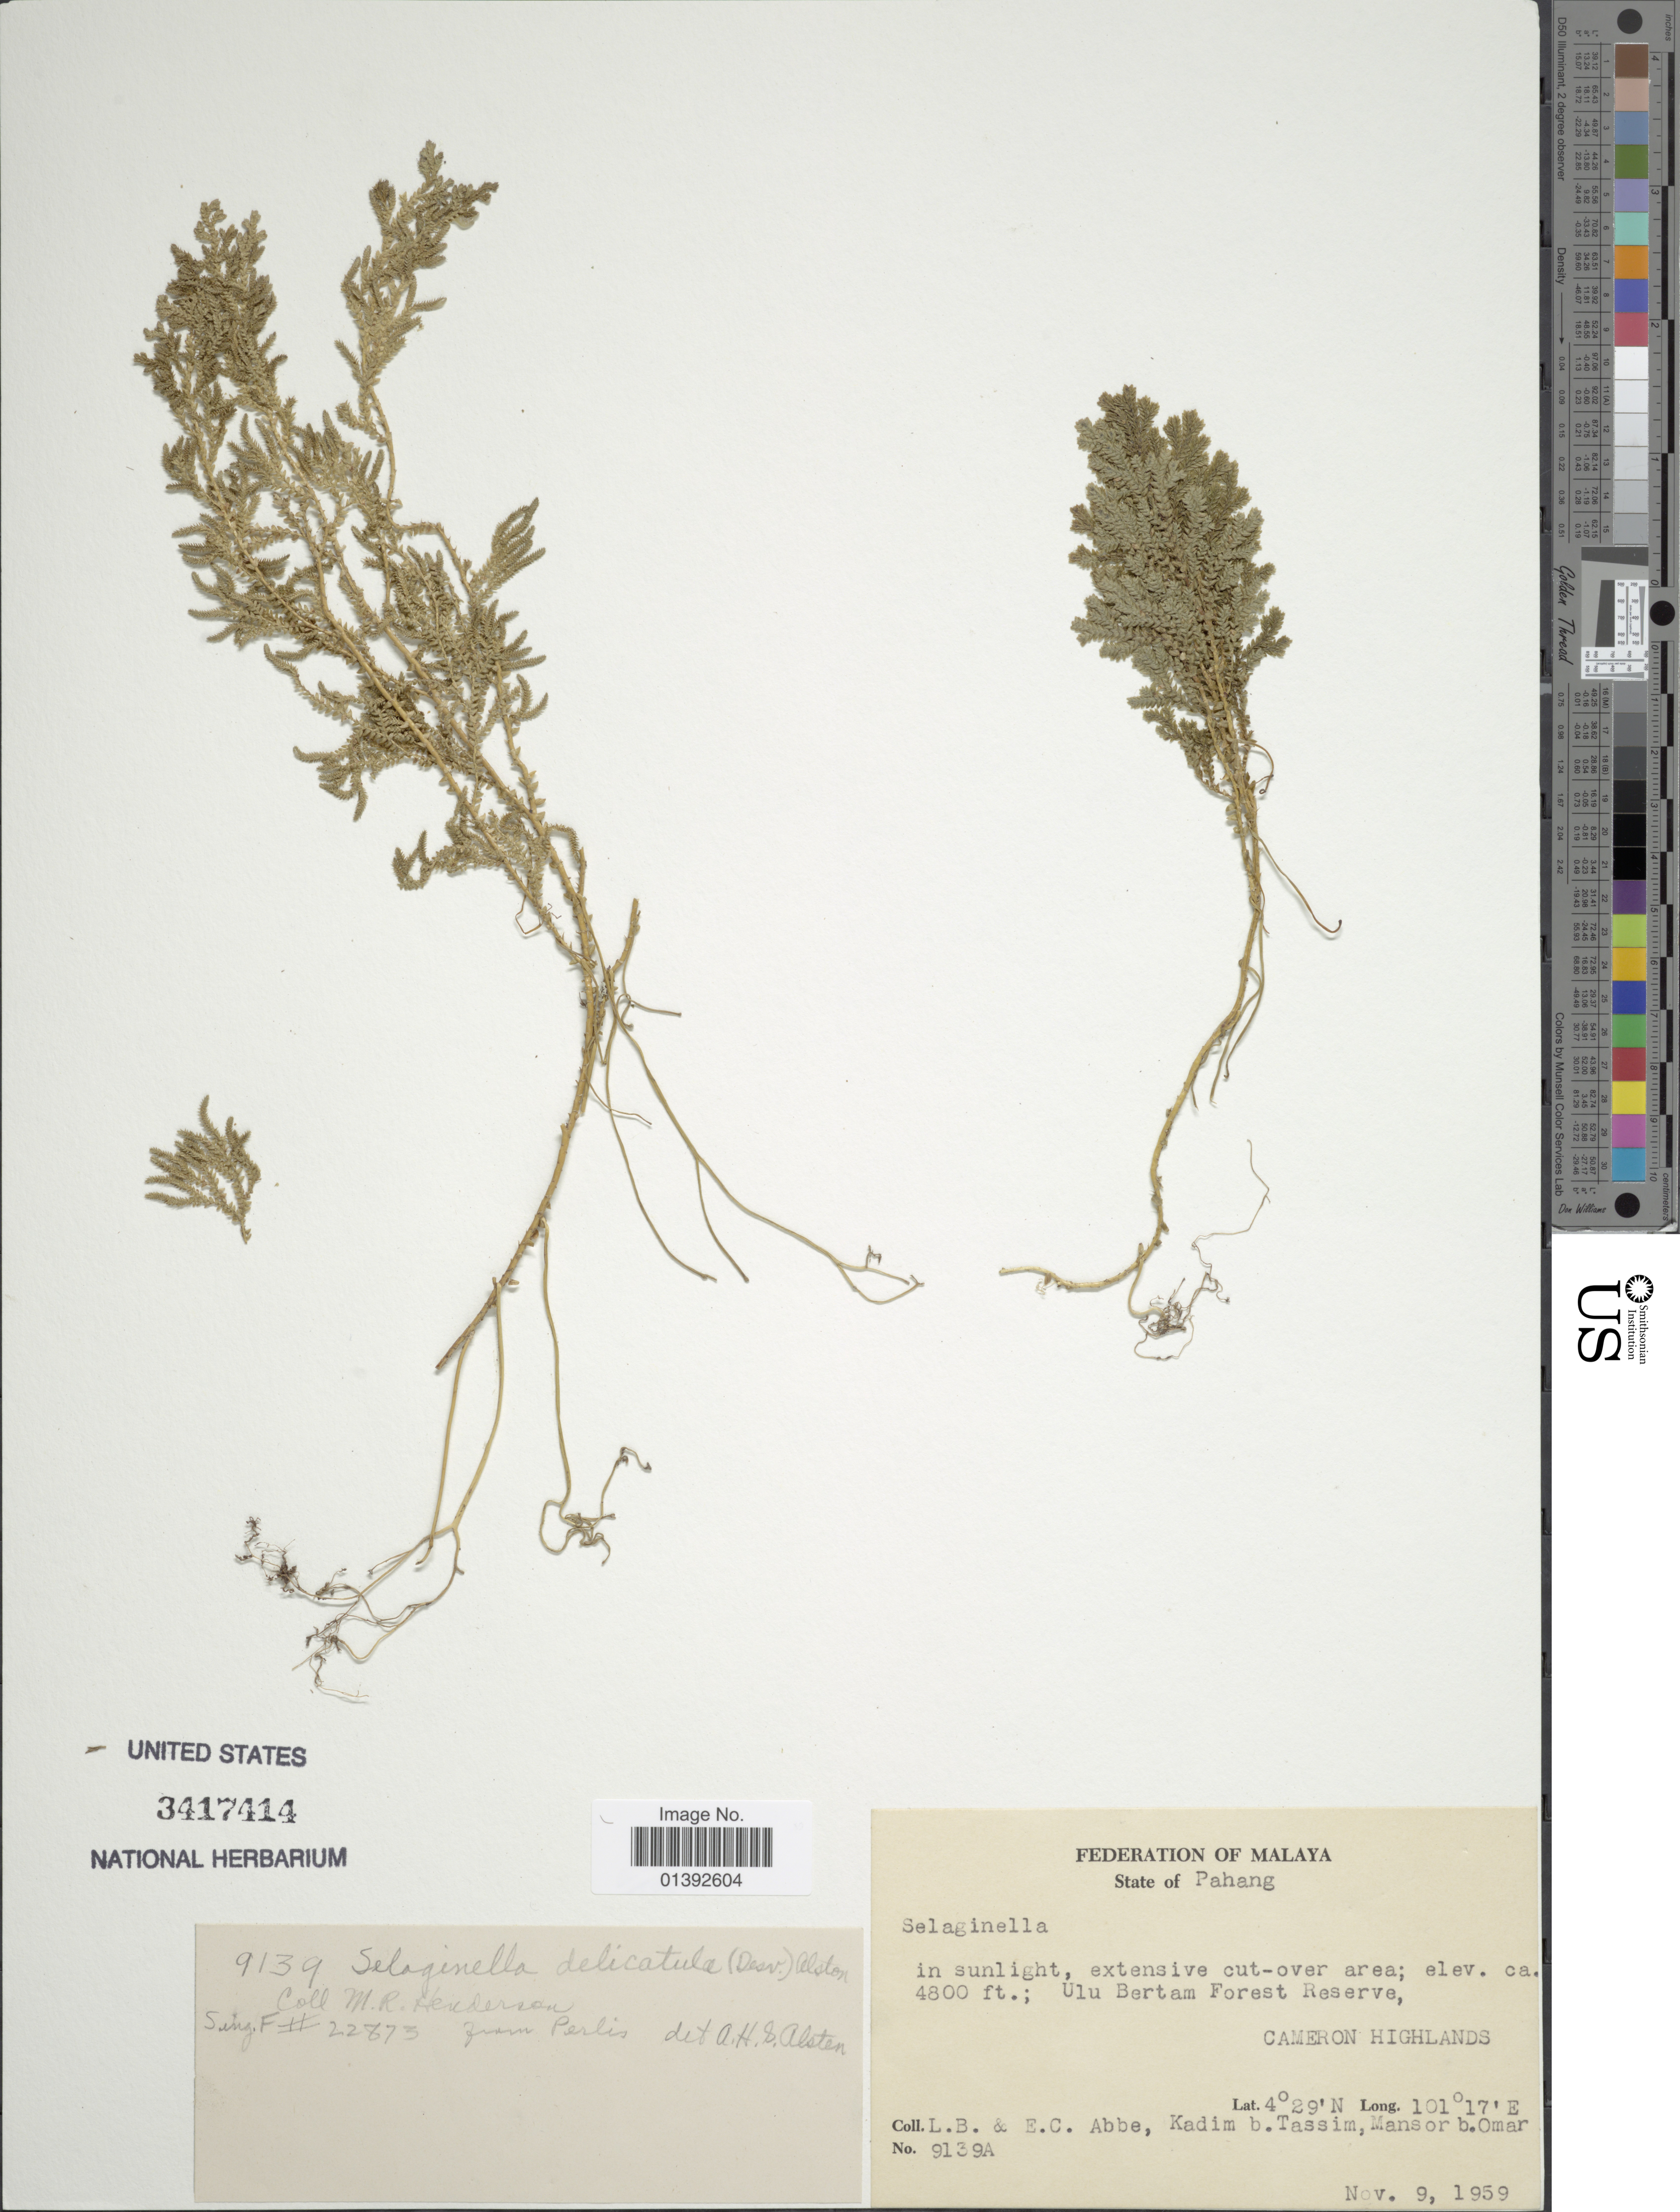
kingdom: Plantae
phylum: Tracheophyta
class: Lycopodiopsida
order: Selaginellales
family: Selaginellaceae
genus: Selaginella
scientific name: Selaginella delicatula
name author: (Desv.) Alston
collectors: L. B. Abbe, E. C. Abbe, K. Tassim & M. Omar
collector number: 9139A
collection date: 1958-05-08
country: Malaysia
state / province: Pahang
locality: Malaya, Ulu Bertam Forest Reserve, Cameron Highlands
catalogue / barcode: US 3417414